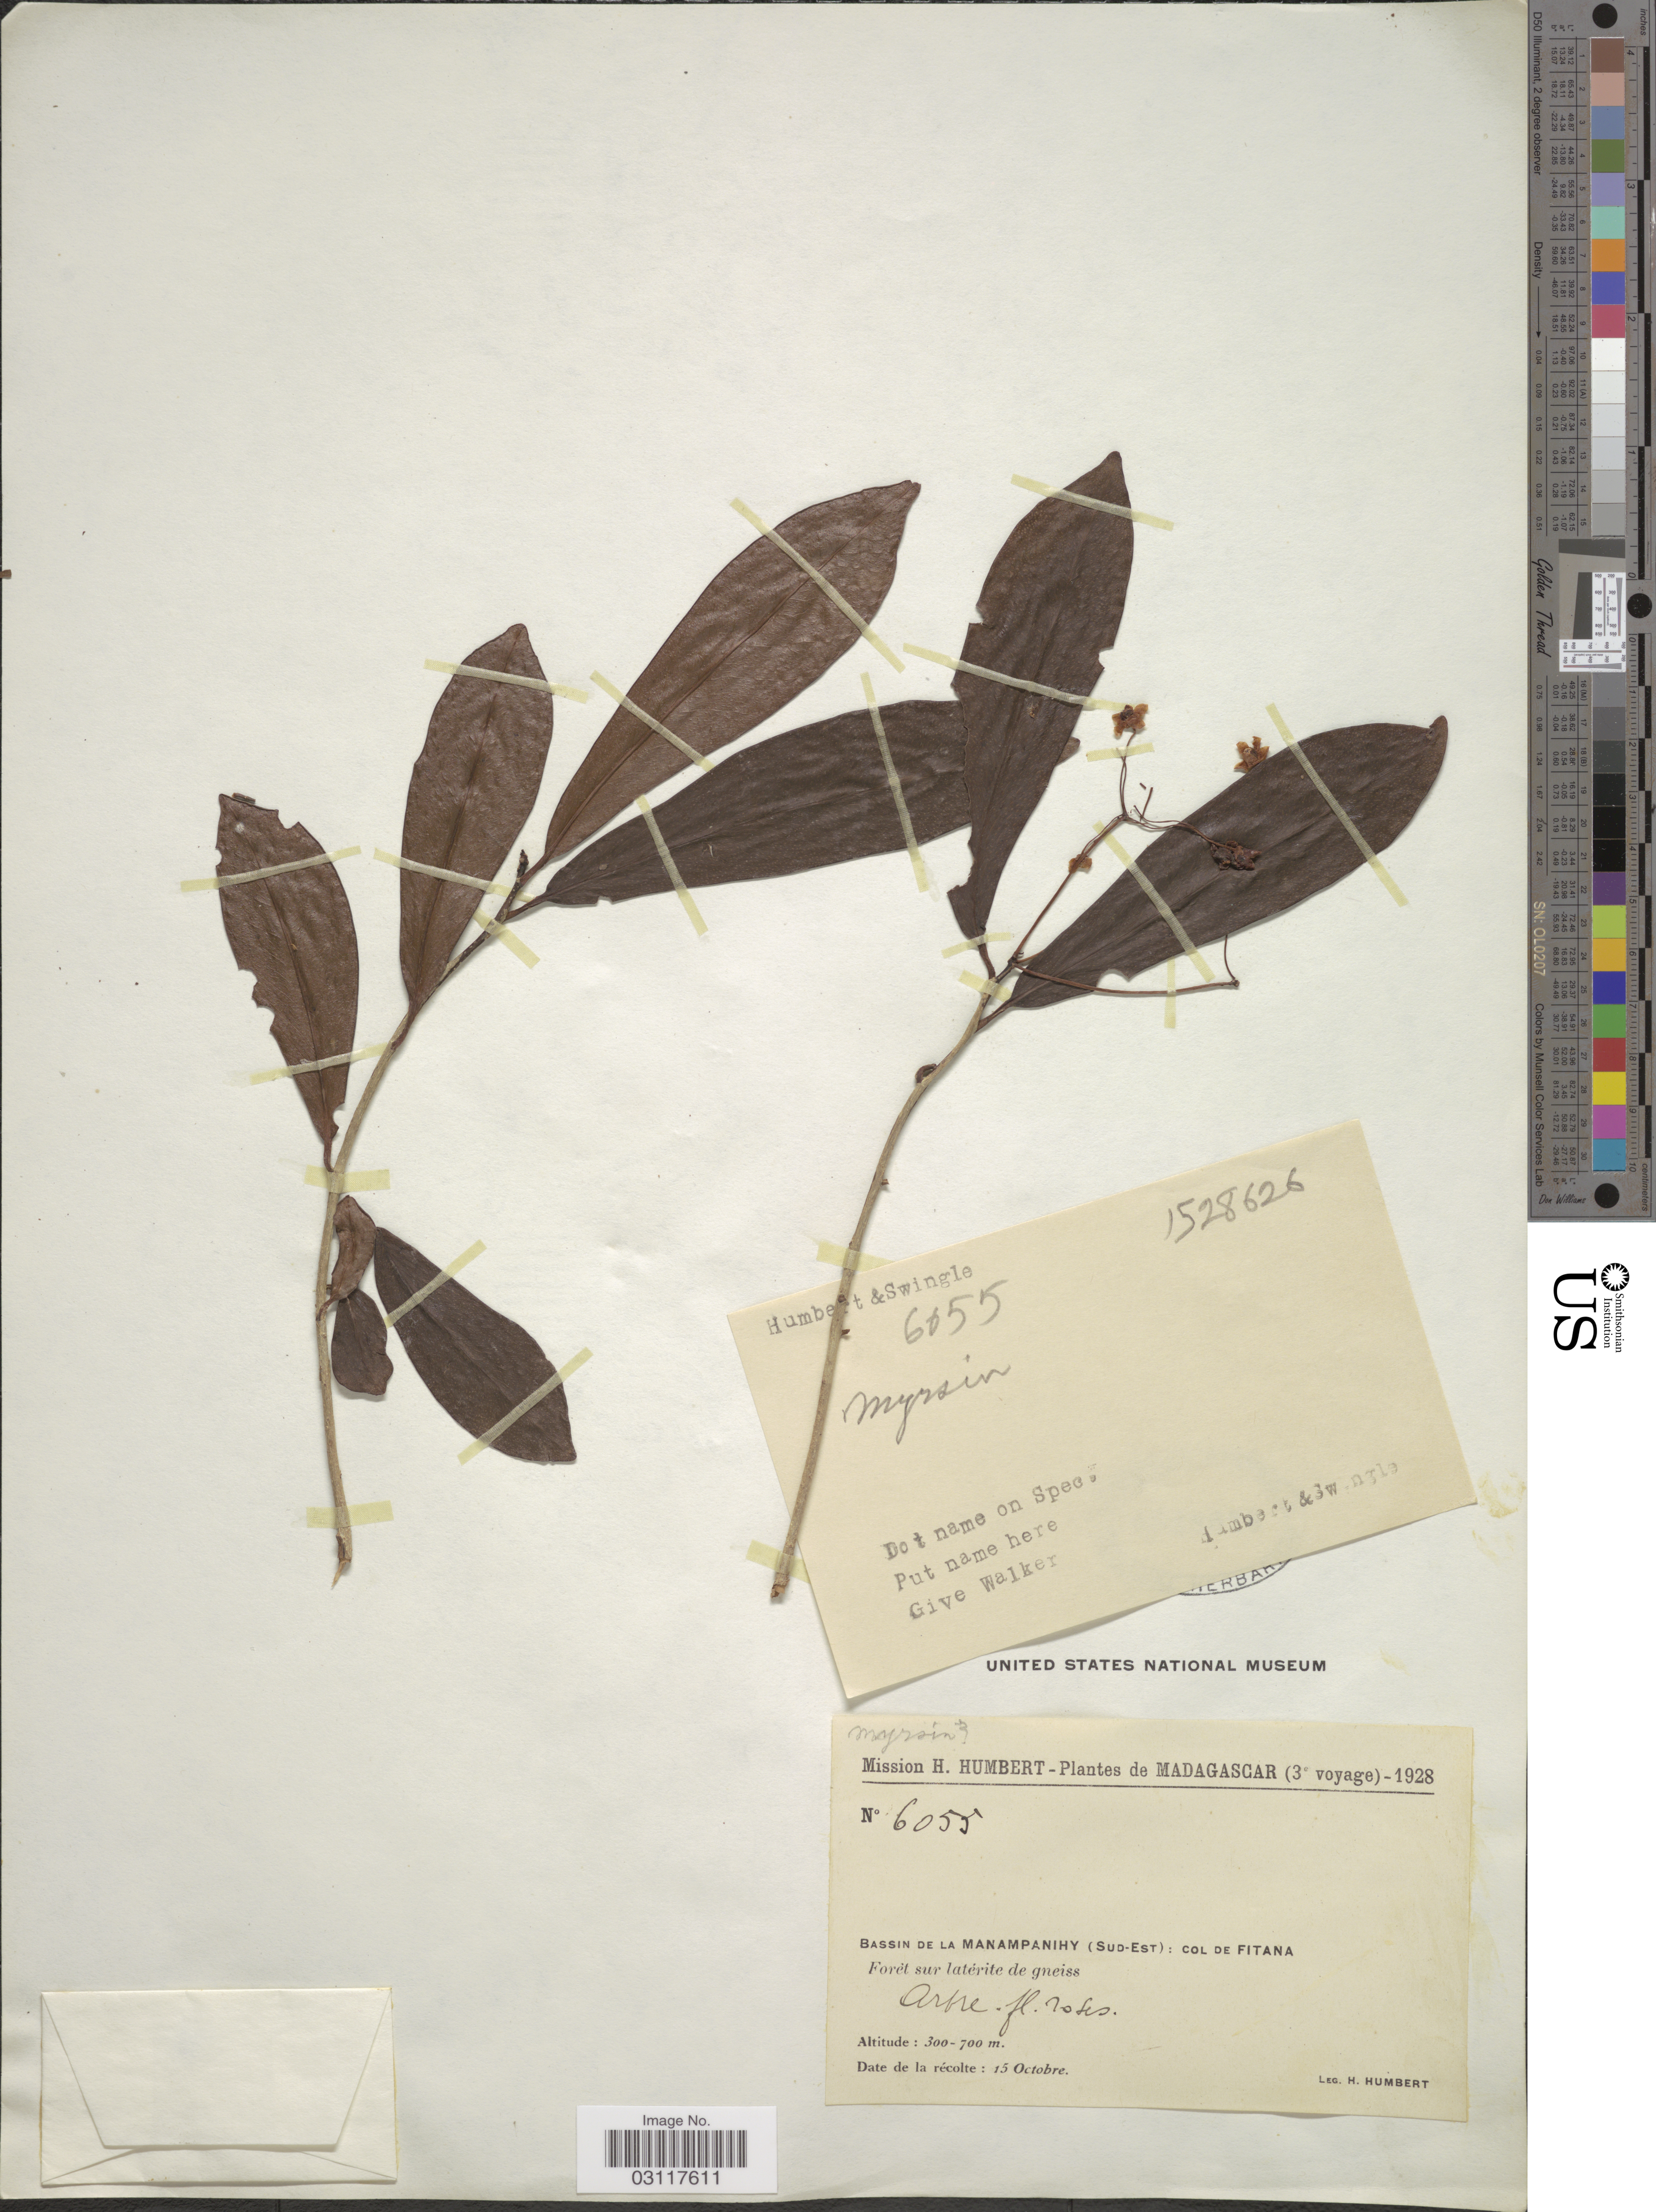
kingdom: Plantae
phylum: Tracheophyta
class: Magnoliopsida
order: Ericales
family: Primulaceae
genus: Myrsine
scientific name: Myrsine sp.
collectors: H. Humbert & -. Swingle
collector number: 6055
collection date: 1928-10-15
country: Madagascar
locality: Bassin De La Manampanihy (Sud-Est): Col De Fitana.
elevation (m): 300